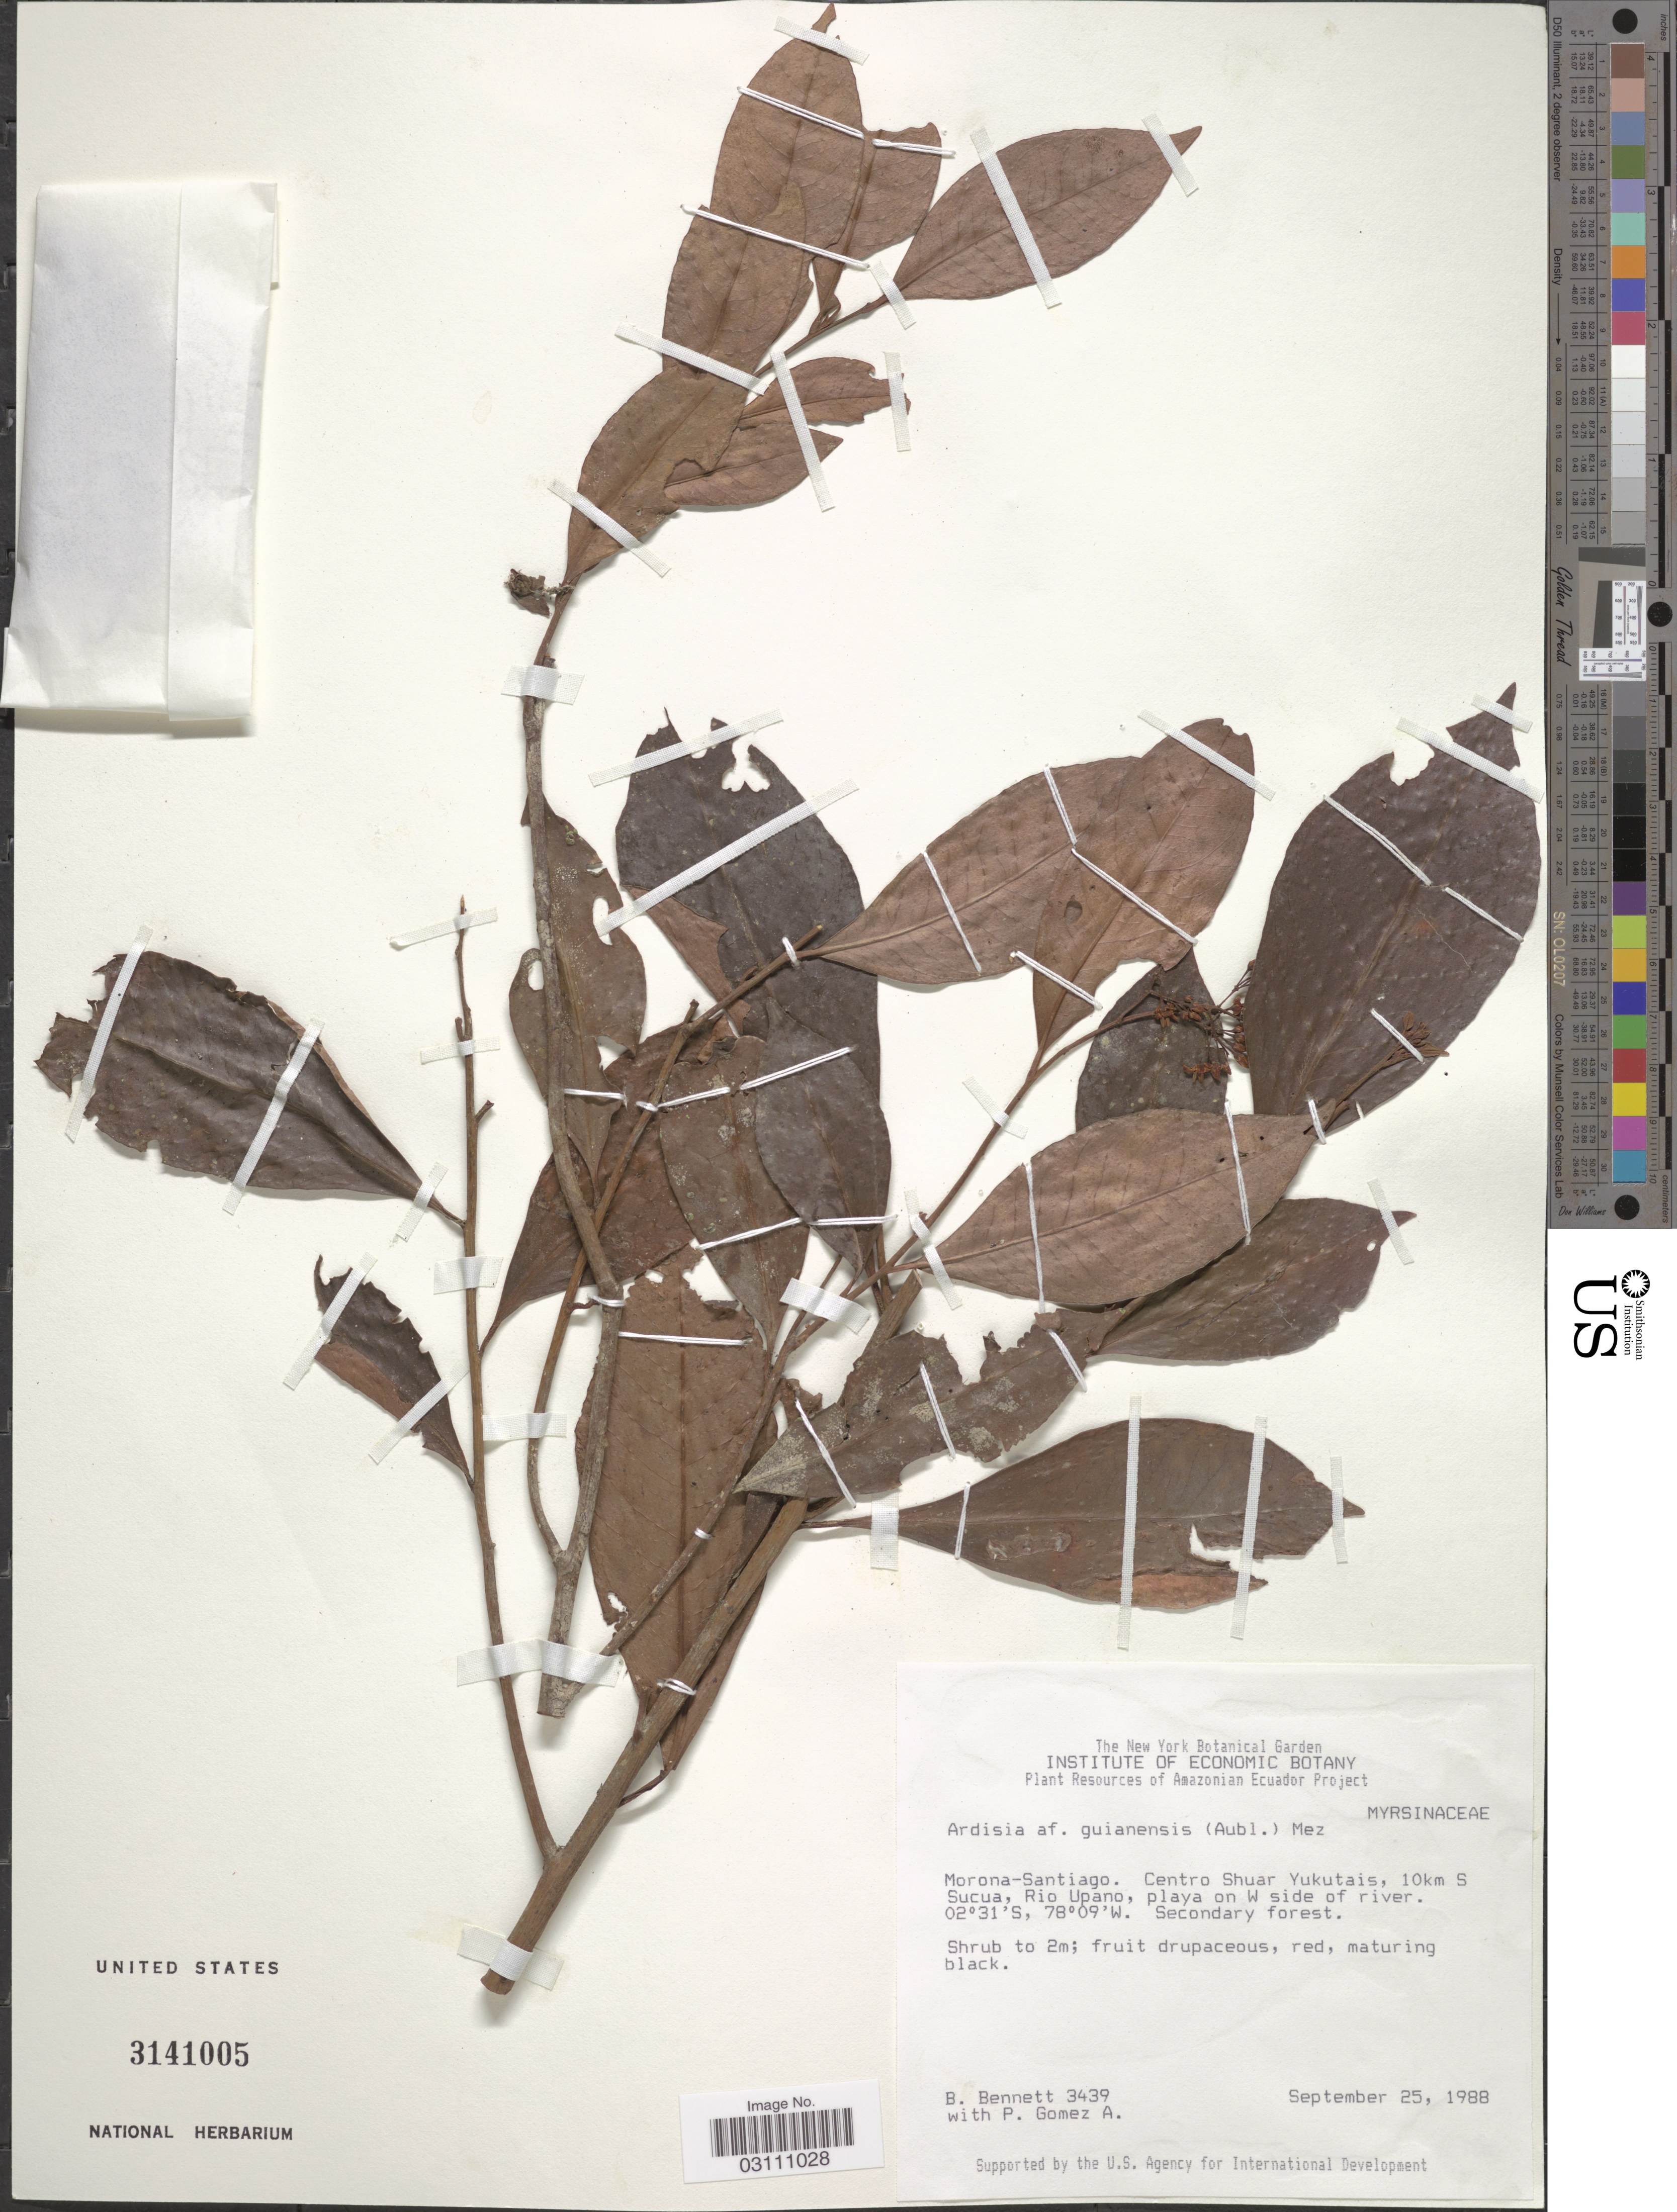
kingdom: Plantae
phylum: Tracheophyta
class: Magnoliopsida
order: Ericales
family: Primulaceae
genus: Ardisia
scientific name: Ardisia guianensis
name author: (Aubl.) Mez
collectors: B. Bennett & P. Gómez A.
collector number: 3439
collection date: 1988-09-25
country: Ecuador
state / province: Morona-Santiago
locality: Centro Shuar Yukutais, 10km S Sucua, Rio Upano, playa on W side of river.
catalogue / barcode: US 3141005